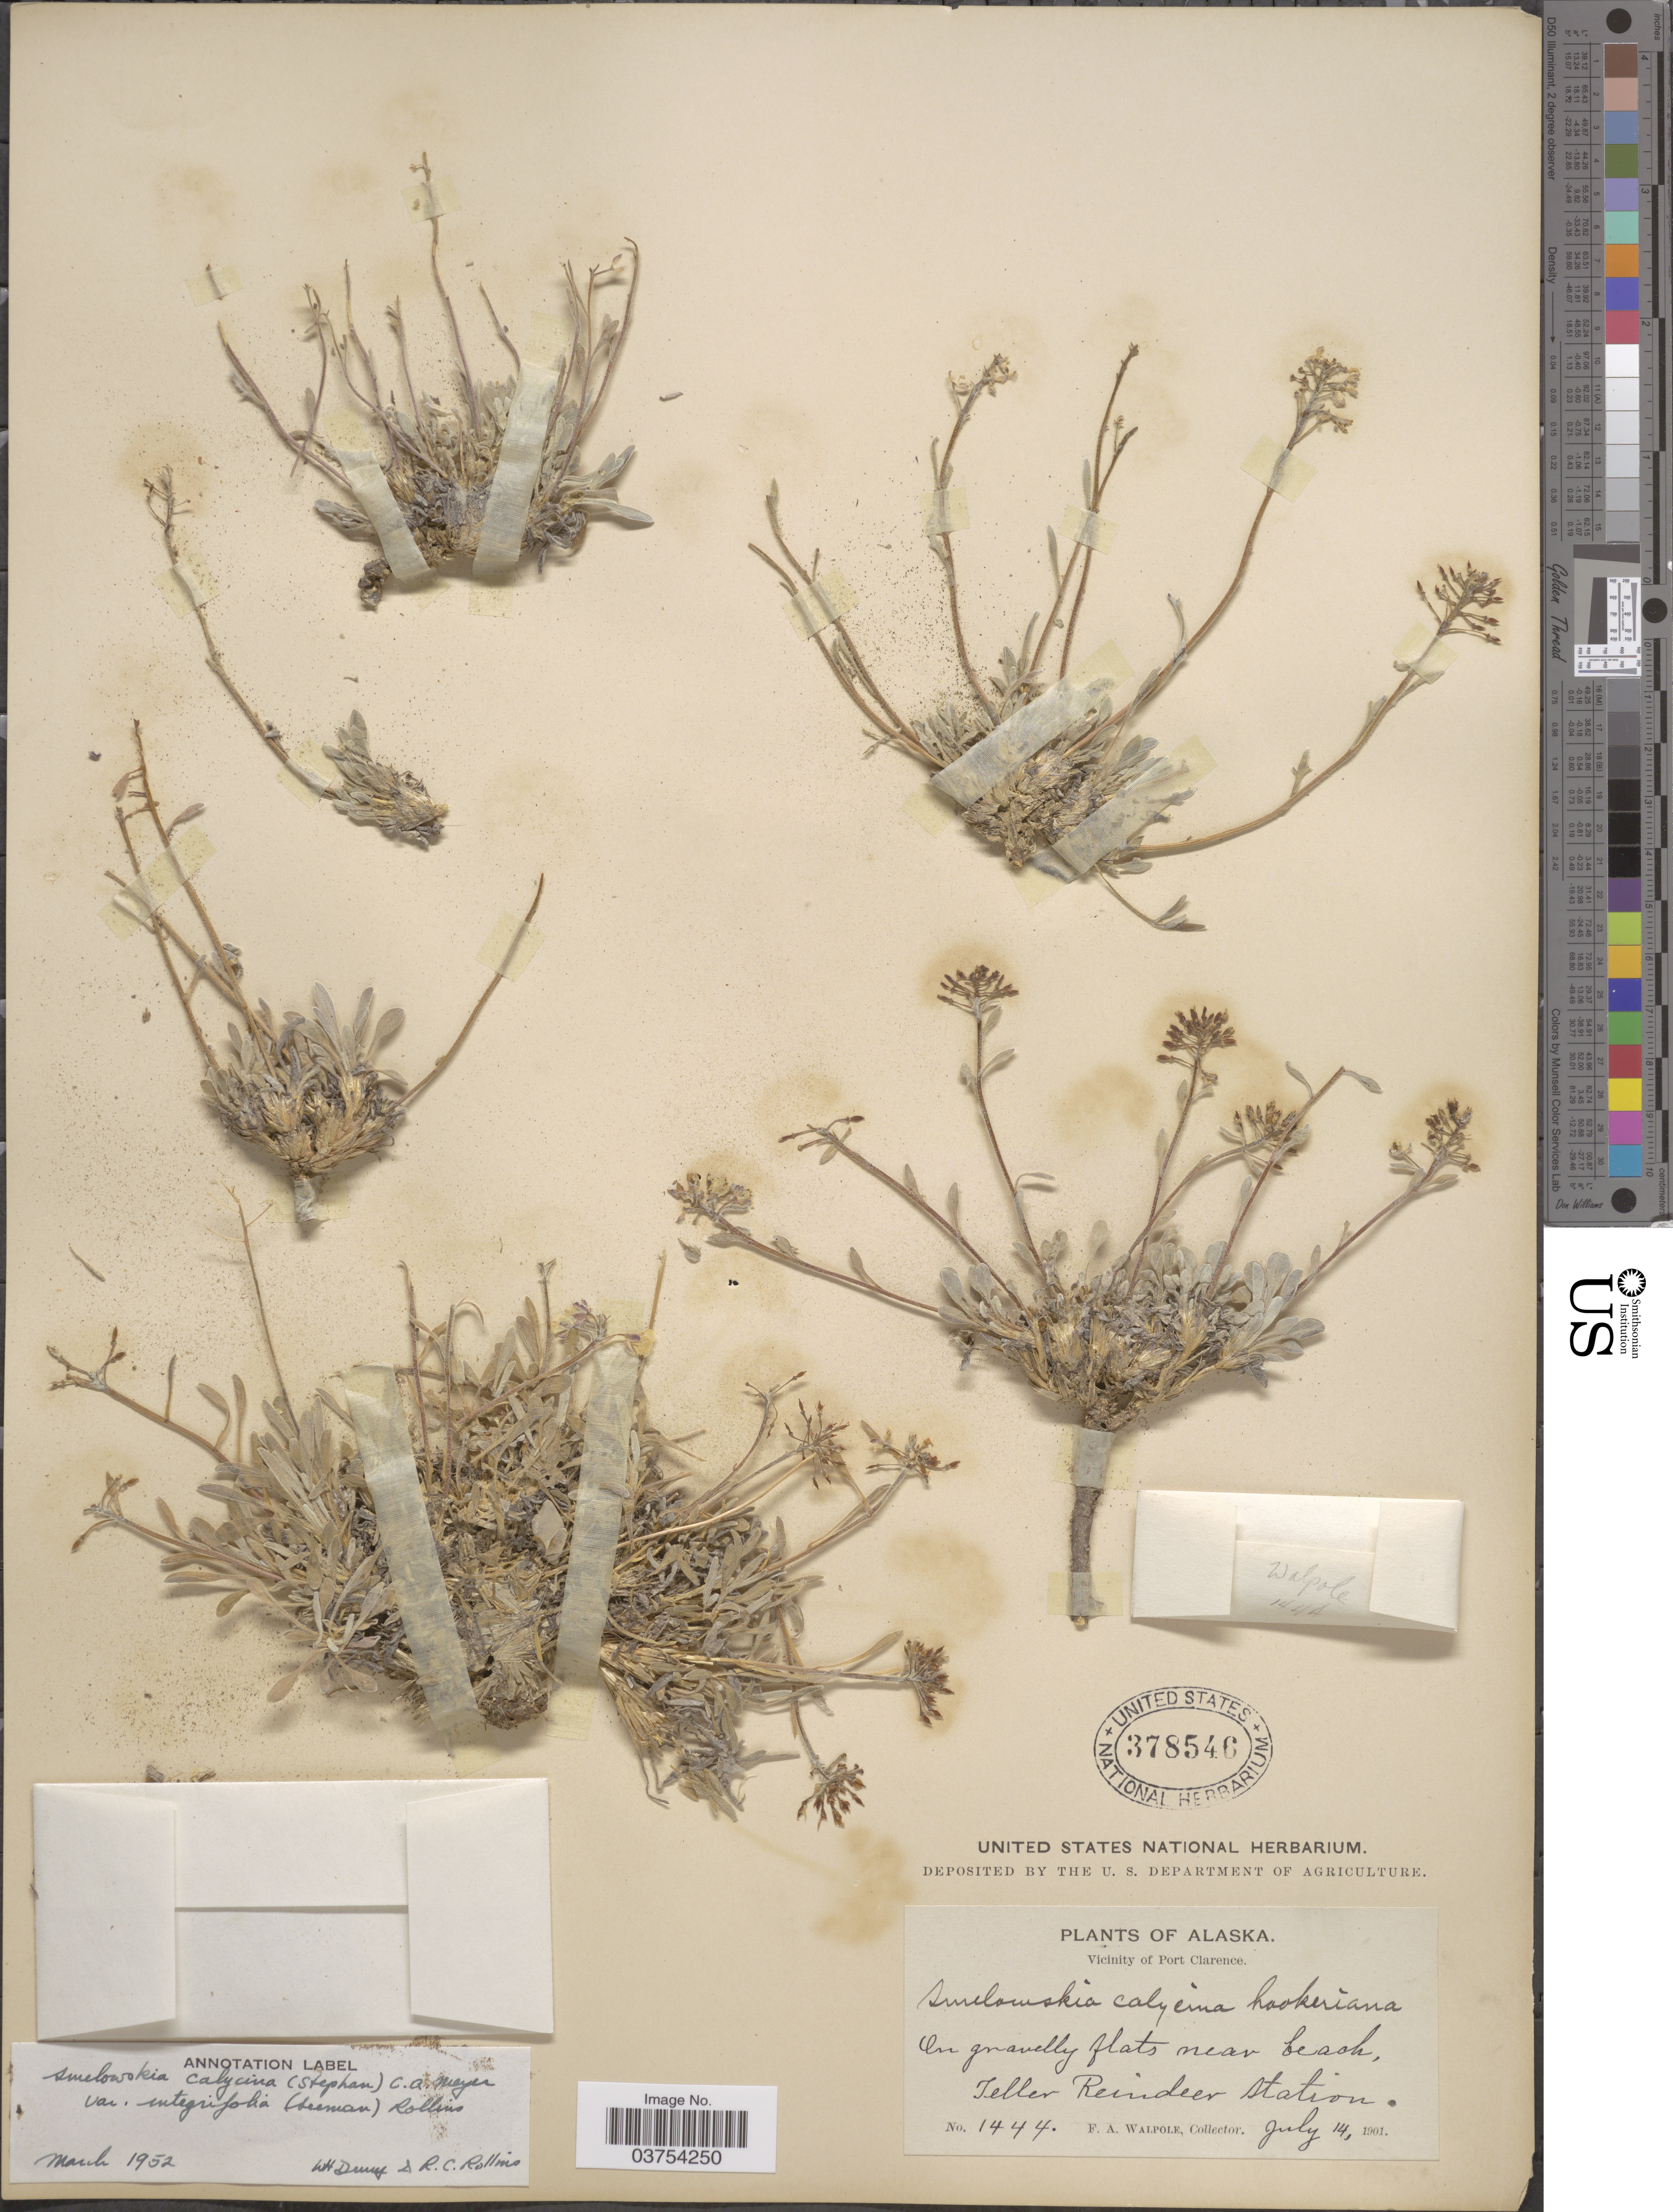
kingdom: Plantae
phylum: Tracheophyta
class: Magnoliopsida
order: Brassicales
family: Brassicaceae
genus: Smelowskia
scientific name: Smelowskia calycina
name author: (Stephan) C.A. Mey.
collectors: F. Walpole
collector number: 1444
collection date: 1901-07-14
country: United States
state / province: Alaska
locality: Vicinity of Port Clarence. On gravelly flats near beach, Teller Reindeer Station.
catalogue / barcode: US 378546